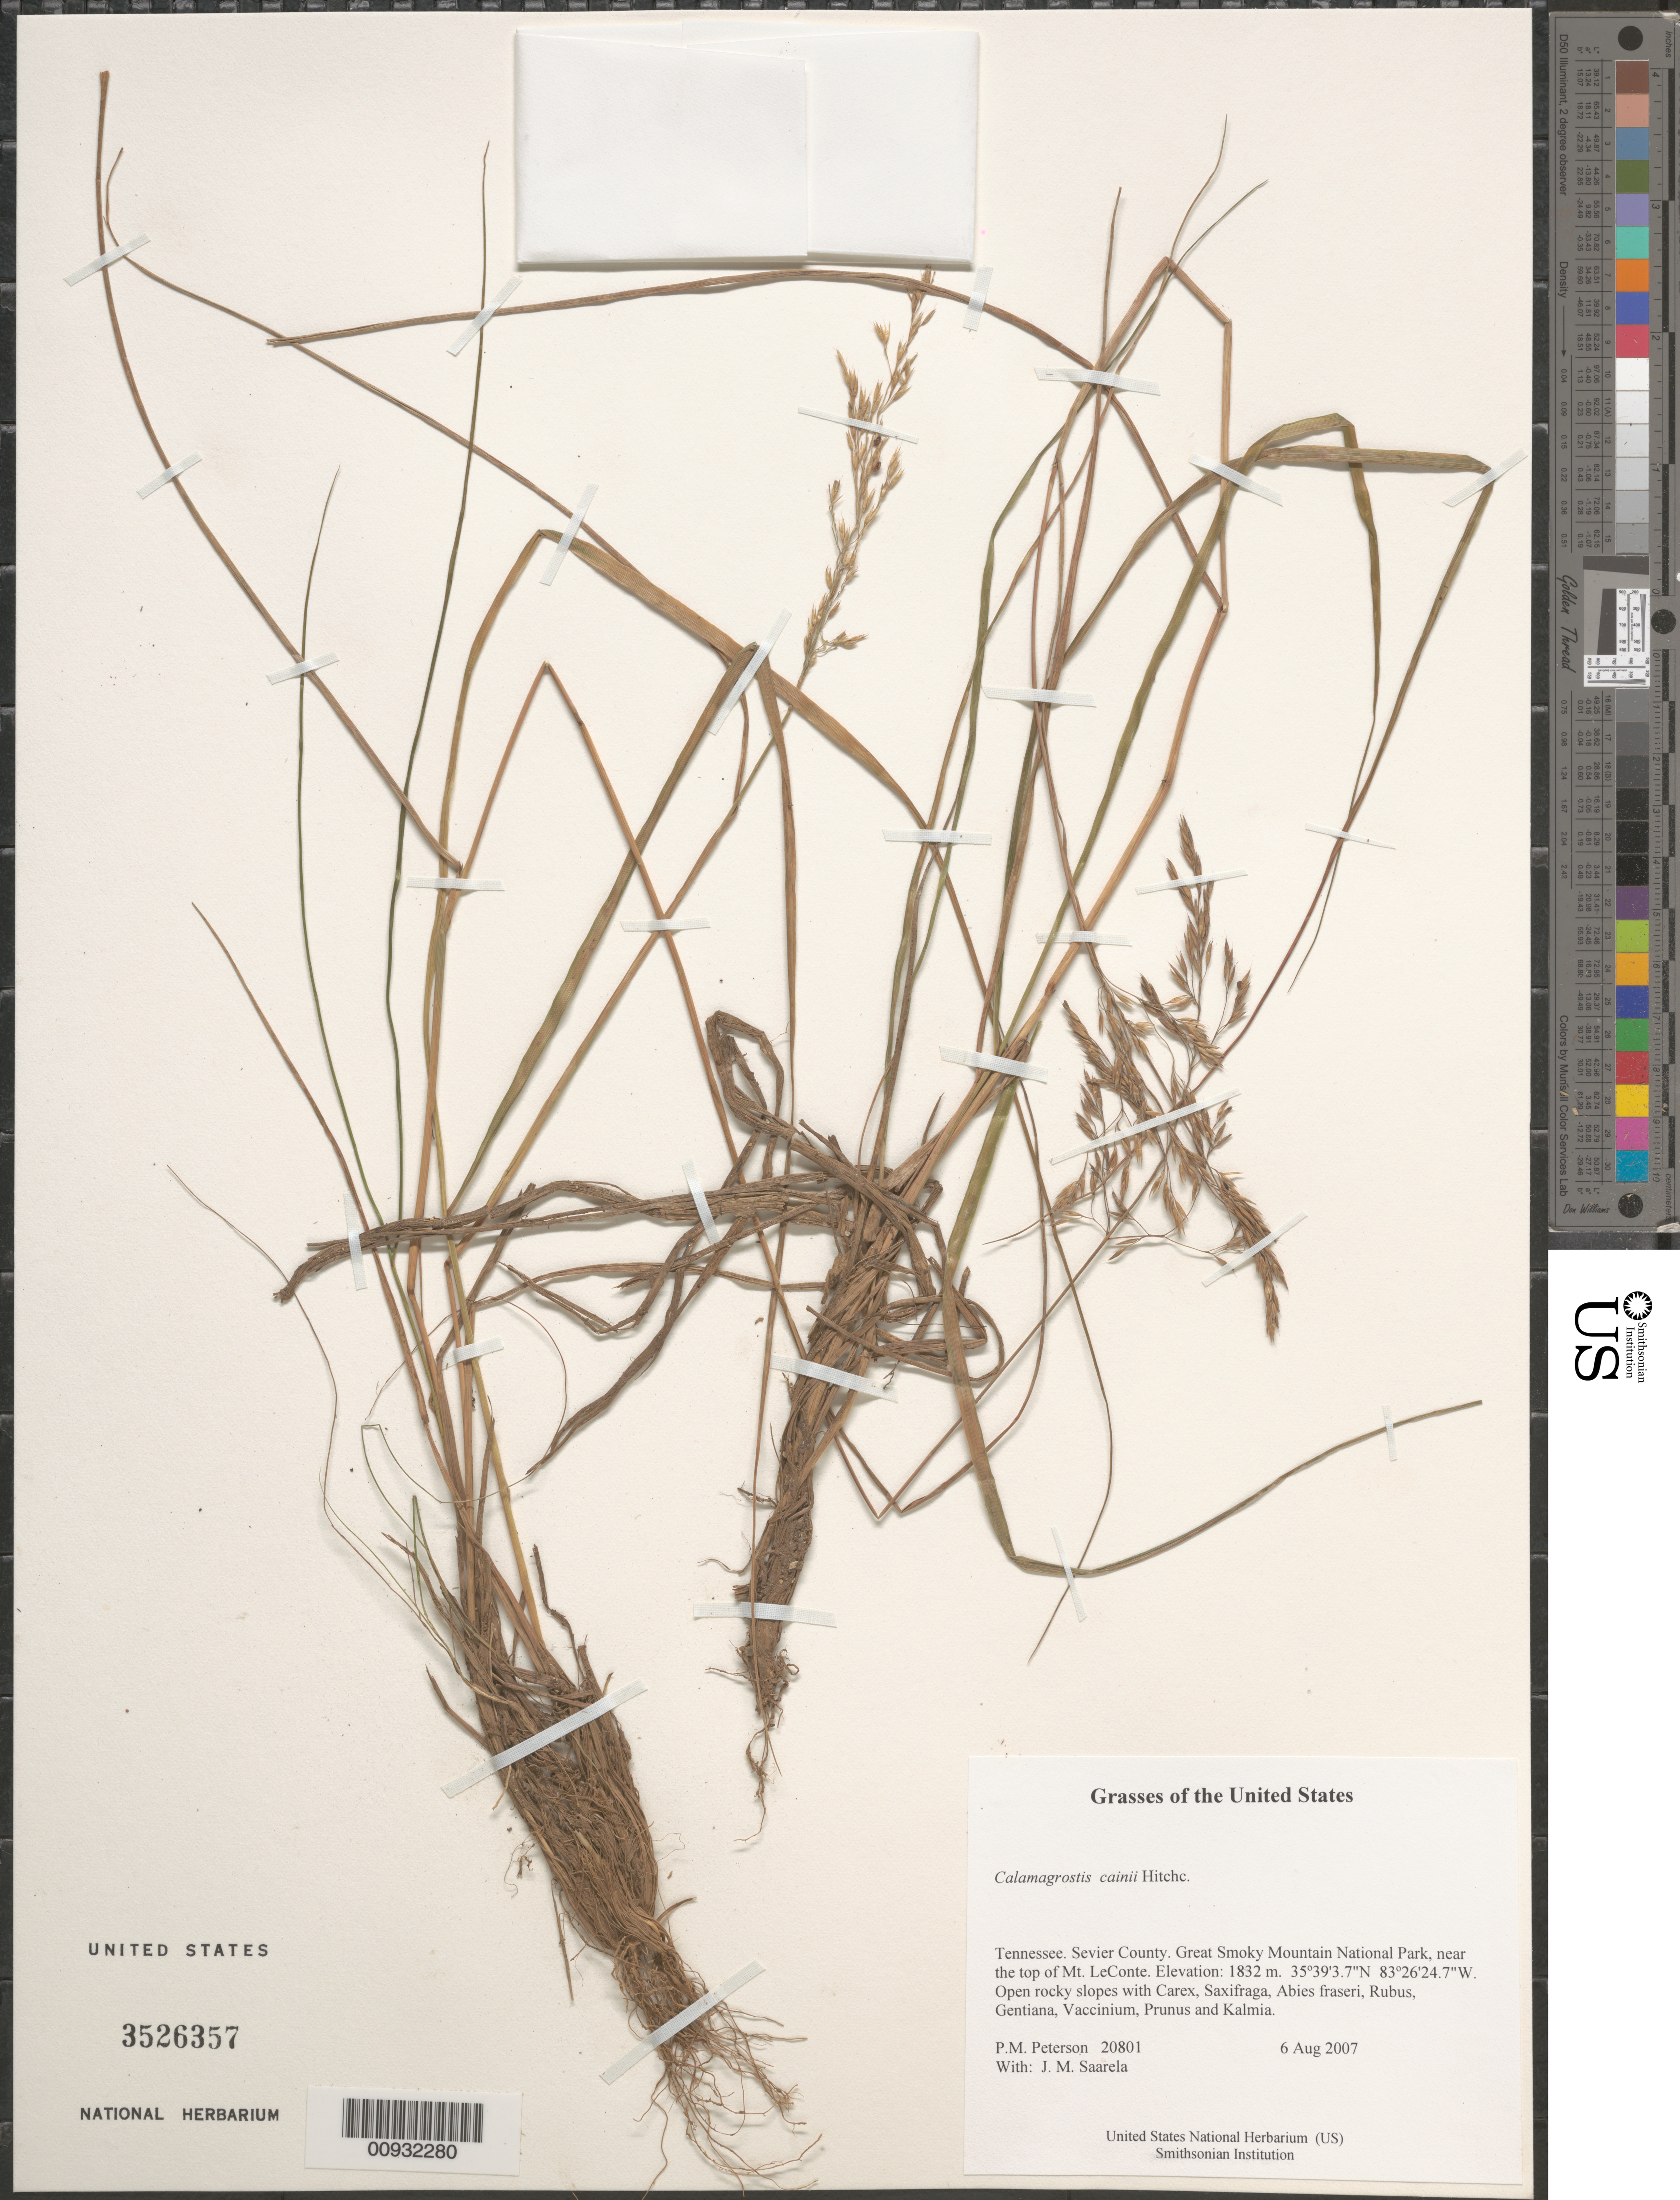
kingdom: Plantae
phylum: Tracheophyta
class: Liliopsida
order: Poales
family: Poaceae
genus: Calamagrostis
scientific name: Calamagrostis cainii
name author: Hitchc.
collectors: P. M. Peterson & J. Saarela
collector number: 20801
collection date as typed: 06 Aug 2007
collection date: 2007-08-06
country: United States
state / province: Tennessee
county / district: Sevier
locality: Great Smoky Mountain National Park, near the top of Mt. LeConte.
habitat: Open rocky slopes with Carex, Saxifraga, Abies fraseri, Rubus, Gentiana, Vaccinium, Prunus and Kalmia.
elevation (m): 1832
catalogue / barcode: US 3526357